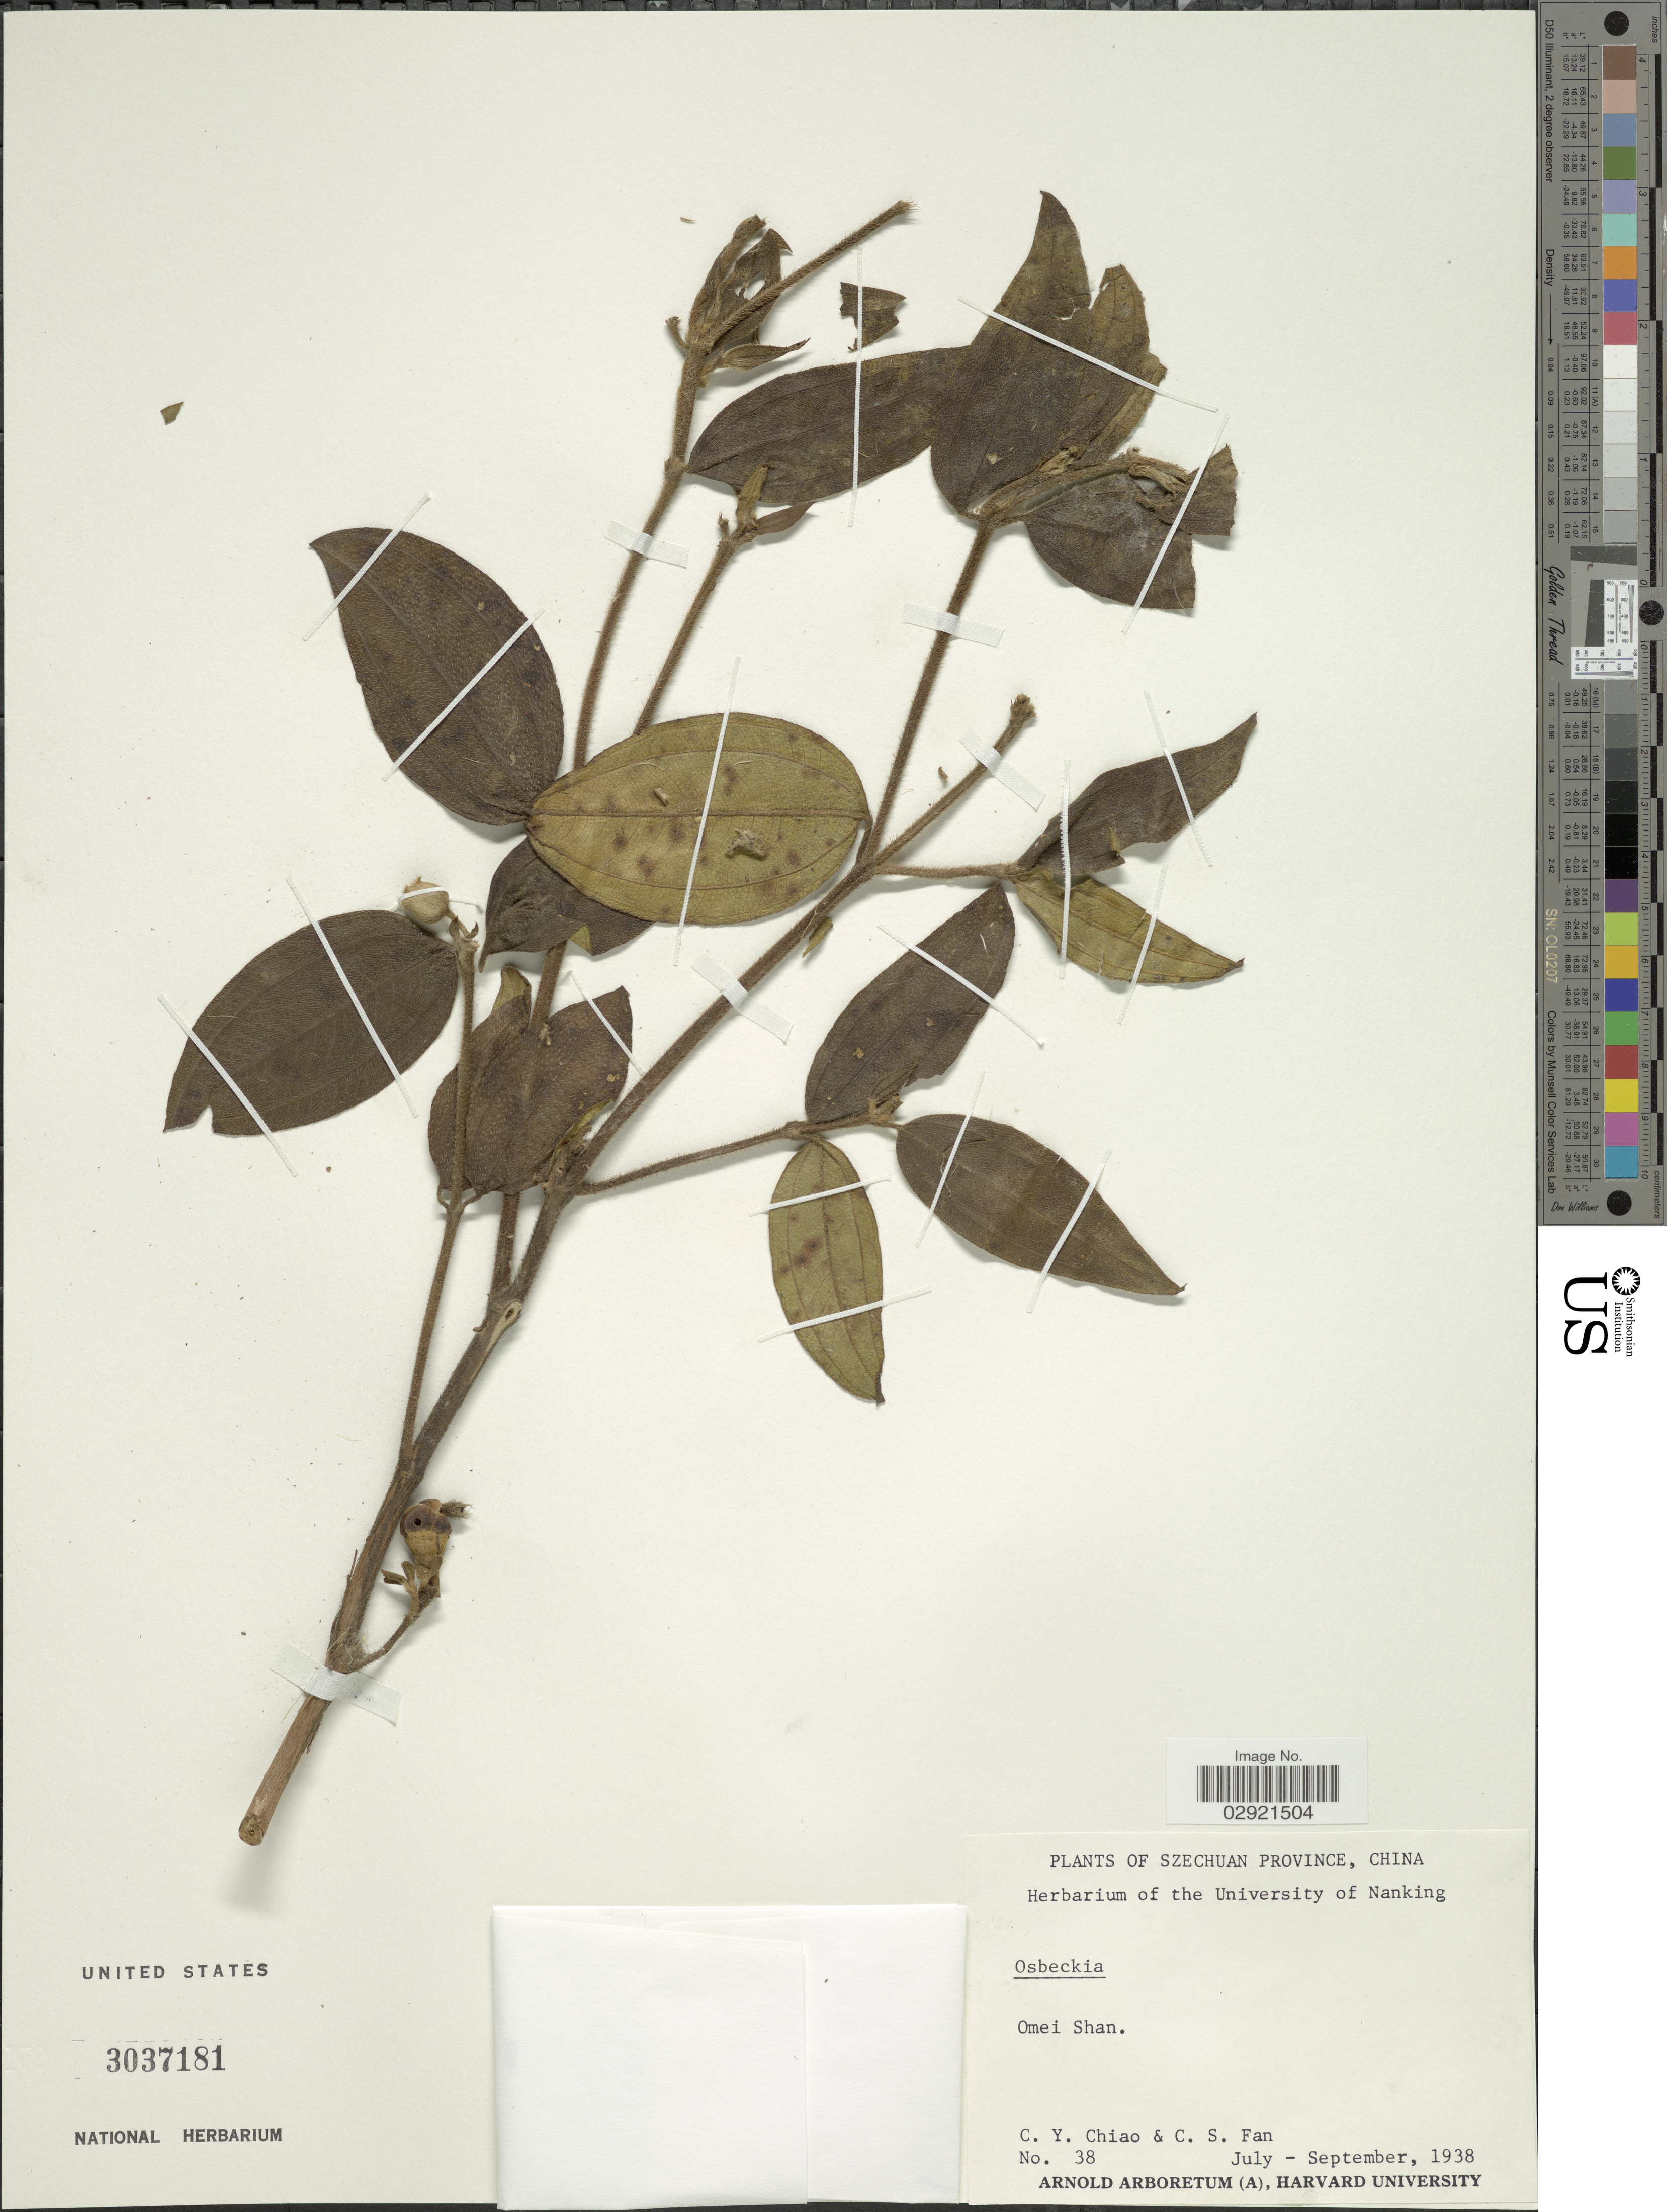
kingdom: Plantae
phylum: Tracheophyta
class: Magnoliopsida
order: Myrtales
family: Melastomataceae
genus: Melastoma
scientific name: Melastoma sp.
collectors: C. Y. Chiao & C. S. Fan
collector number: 38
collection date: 1938-07/1938-09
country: China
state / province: Sichuan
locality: Szechuan Province. Omei Shan.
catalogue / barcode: US 3037181